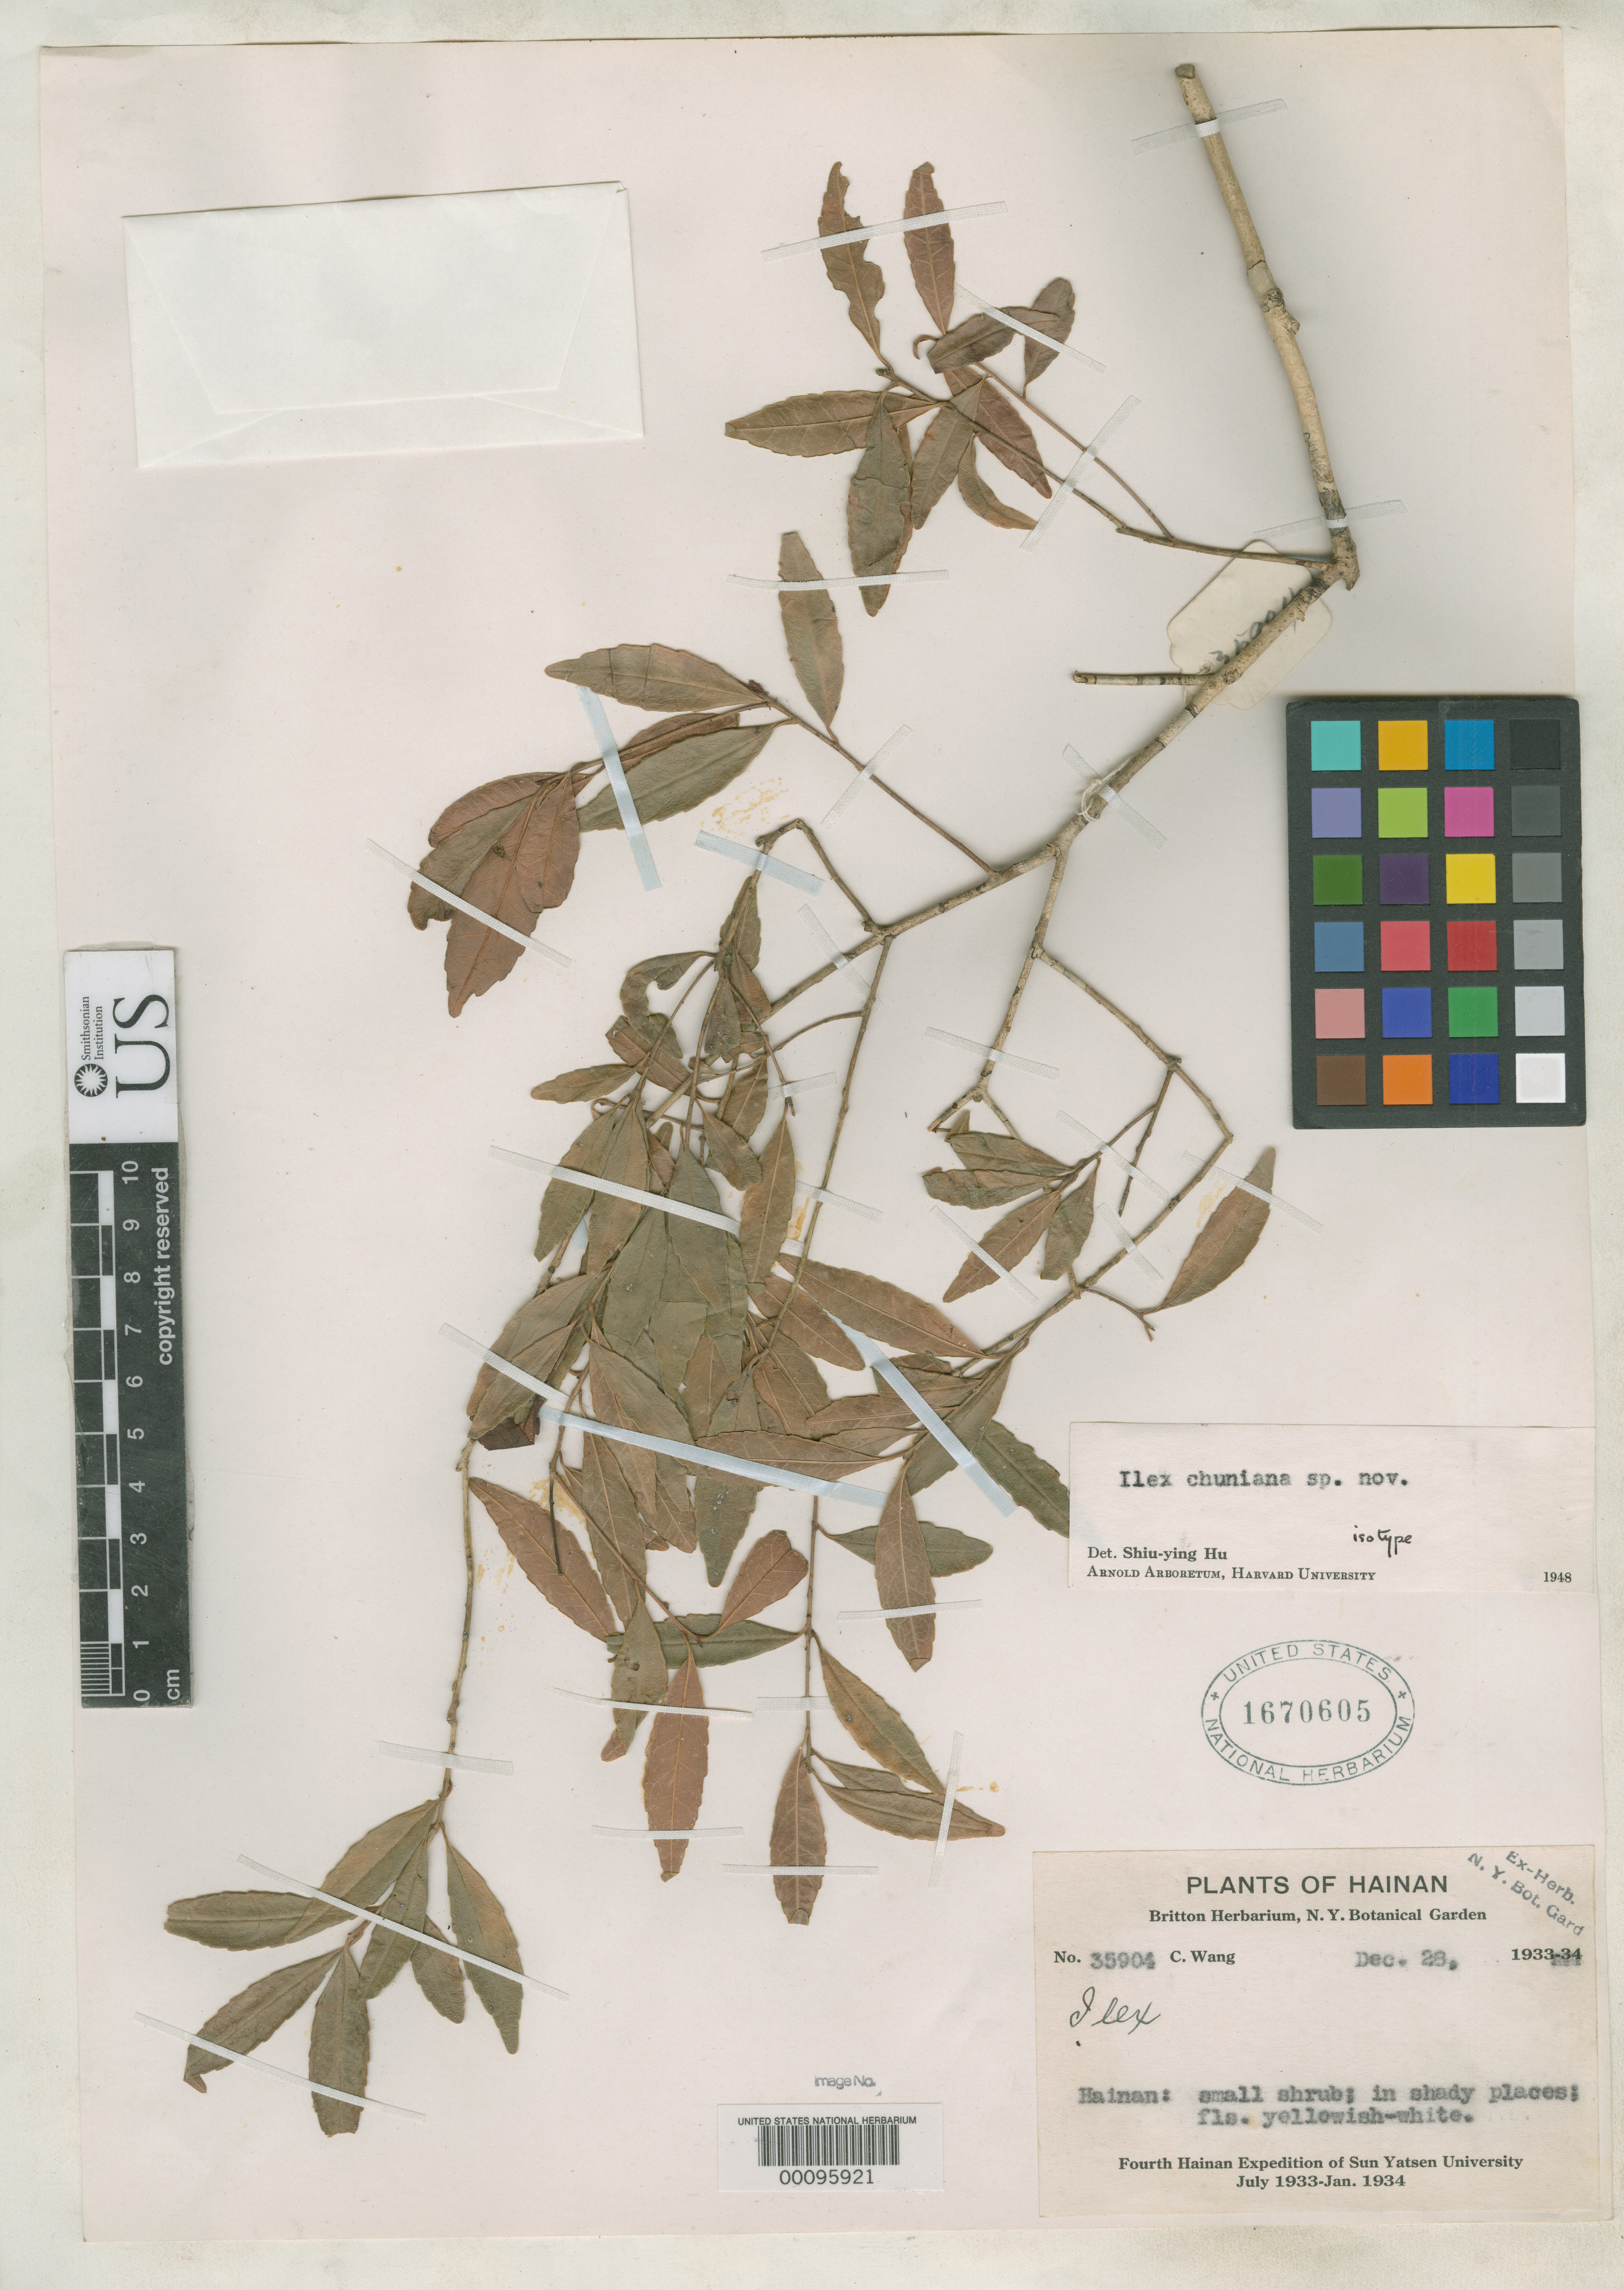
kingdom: Plantae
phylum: Tracheophyta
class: Magnoliopsida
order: Aquifoliales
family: Aquifoliaceae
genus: Ilex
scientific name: Ilex chuniana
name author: S.Y. Hu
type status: Isotype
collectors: C. Wang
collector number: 35904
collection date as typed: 28 Dec 1933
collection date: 1933-12-28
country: China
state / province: Hainan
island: Hainan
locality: Hainan.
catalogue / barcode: US 1670605